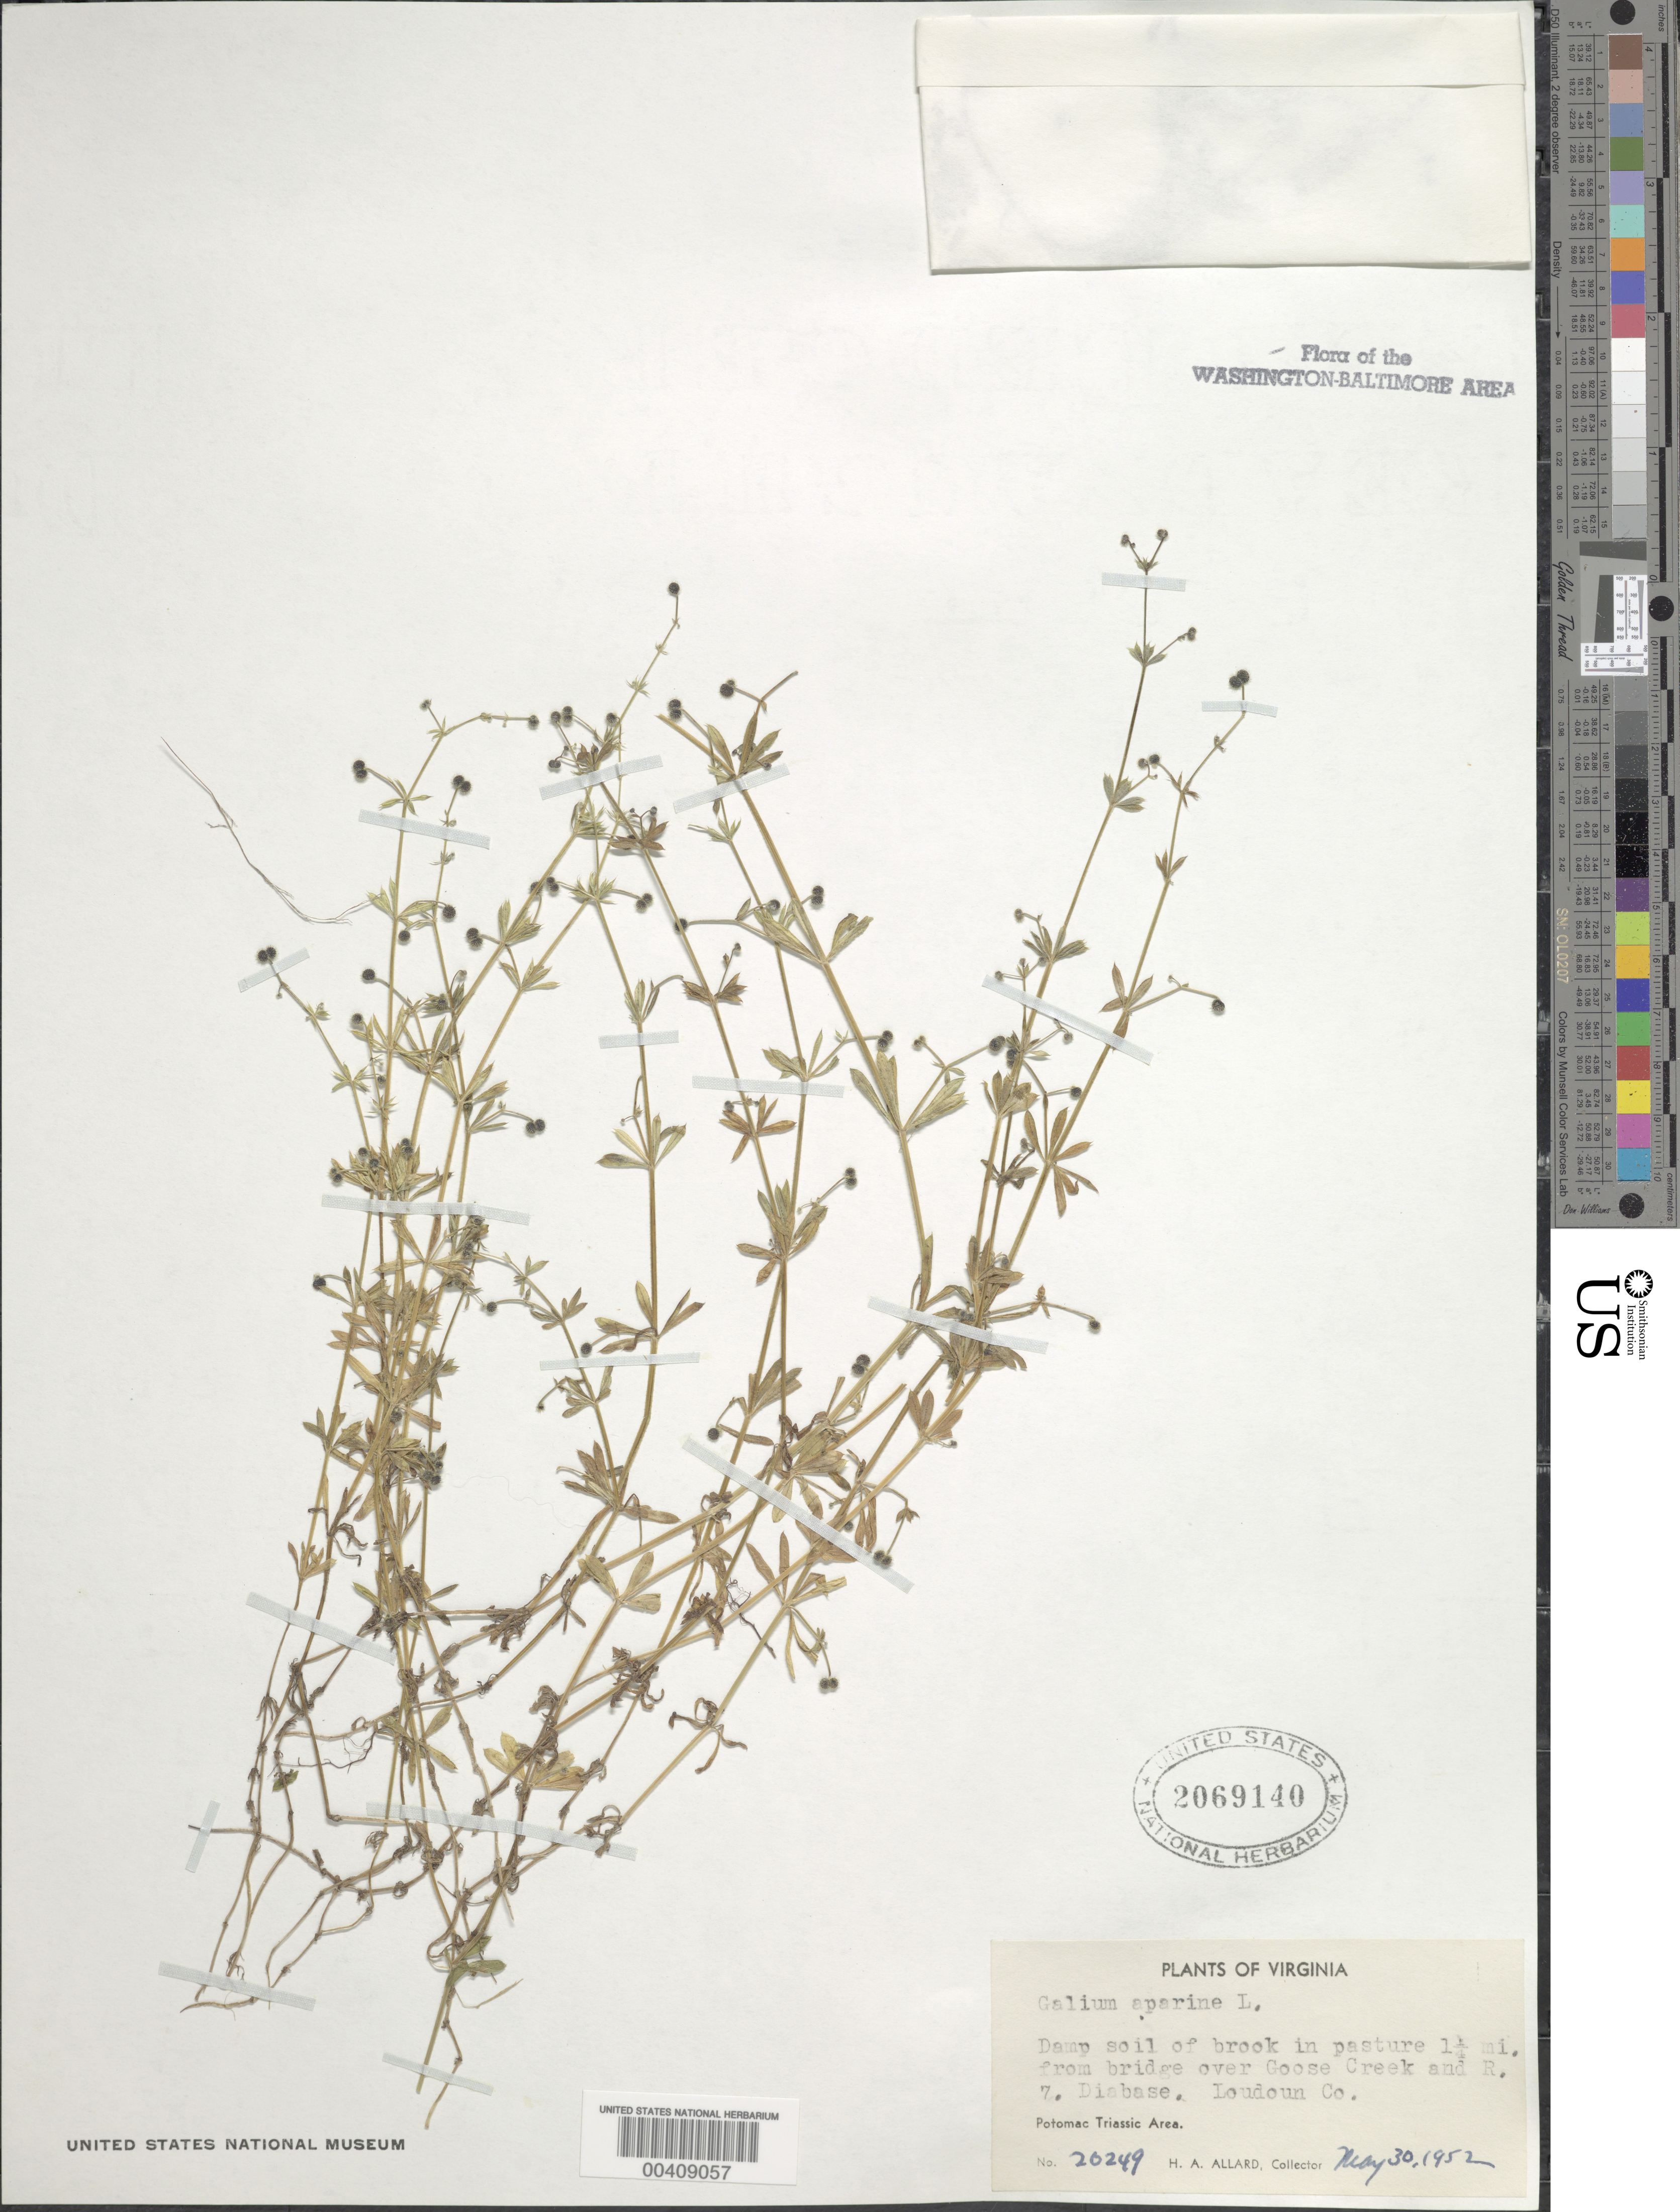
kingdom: Plantae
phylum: Tracheophyta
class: Magnoliopsida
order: Gentianales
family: Rubiaceae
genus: Galium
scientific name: Galium aparine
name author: L.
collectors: H. A. Allard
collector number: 20249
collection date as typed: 30 May 1952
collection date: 1952-05-30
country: United States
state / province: Virginia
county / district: Loudoun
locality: Goose Creek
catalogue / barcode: US 2069140